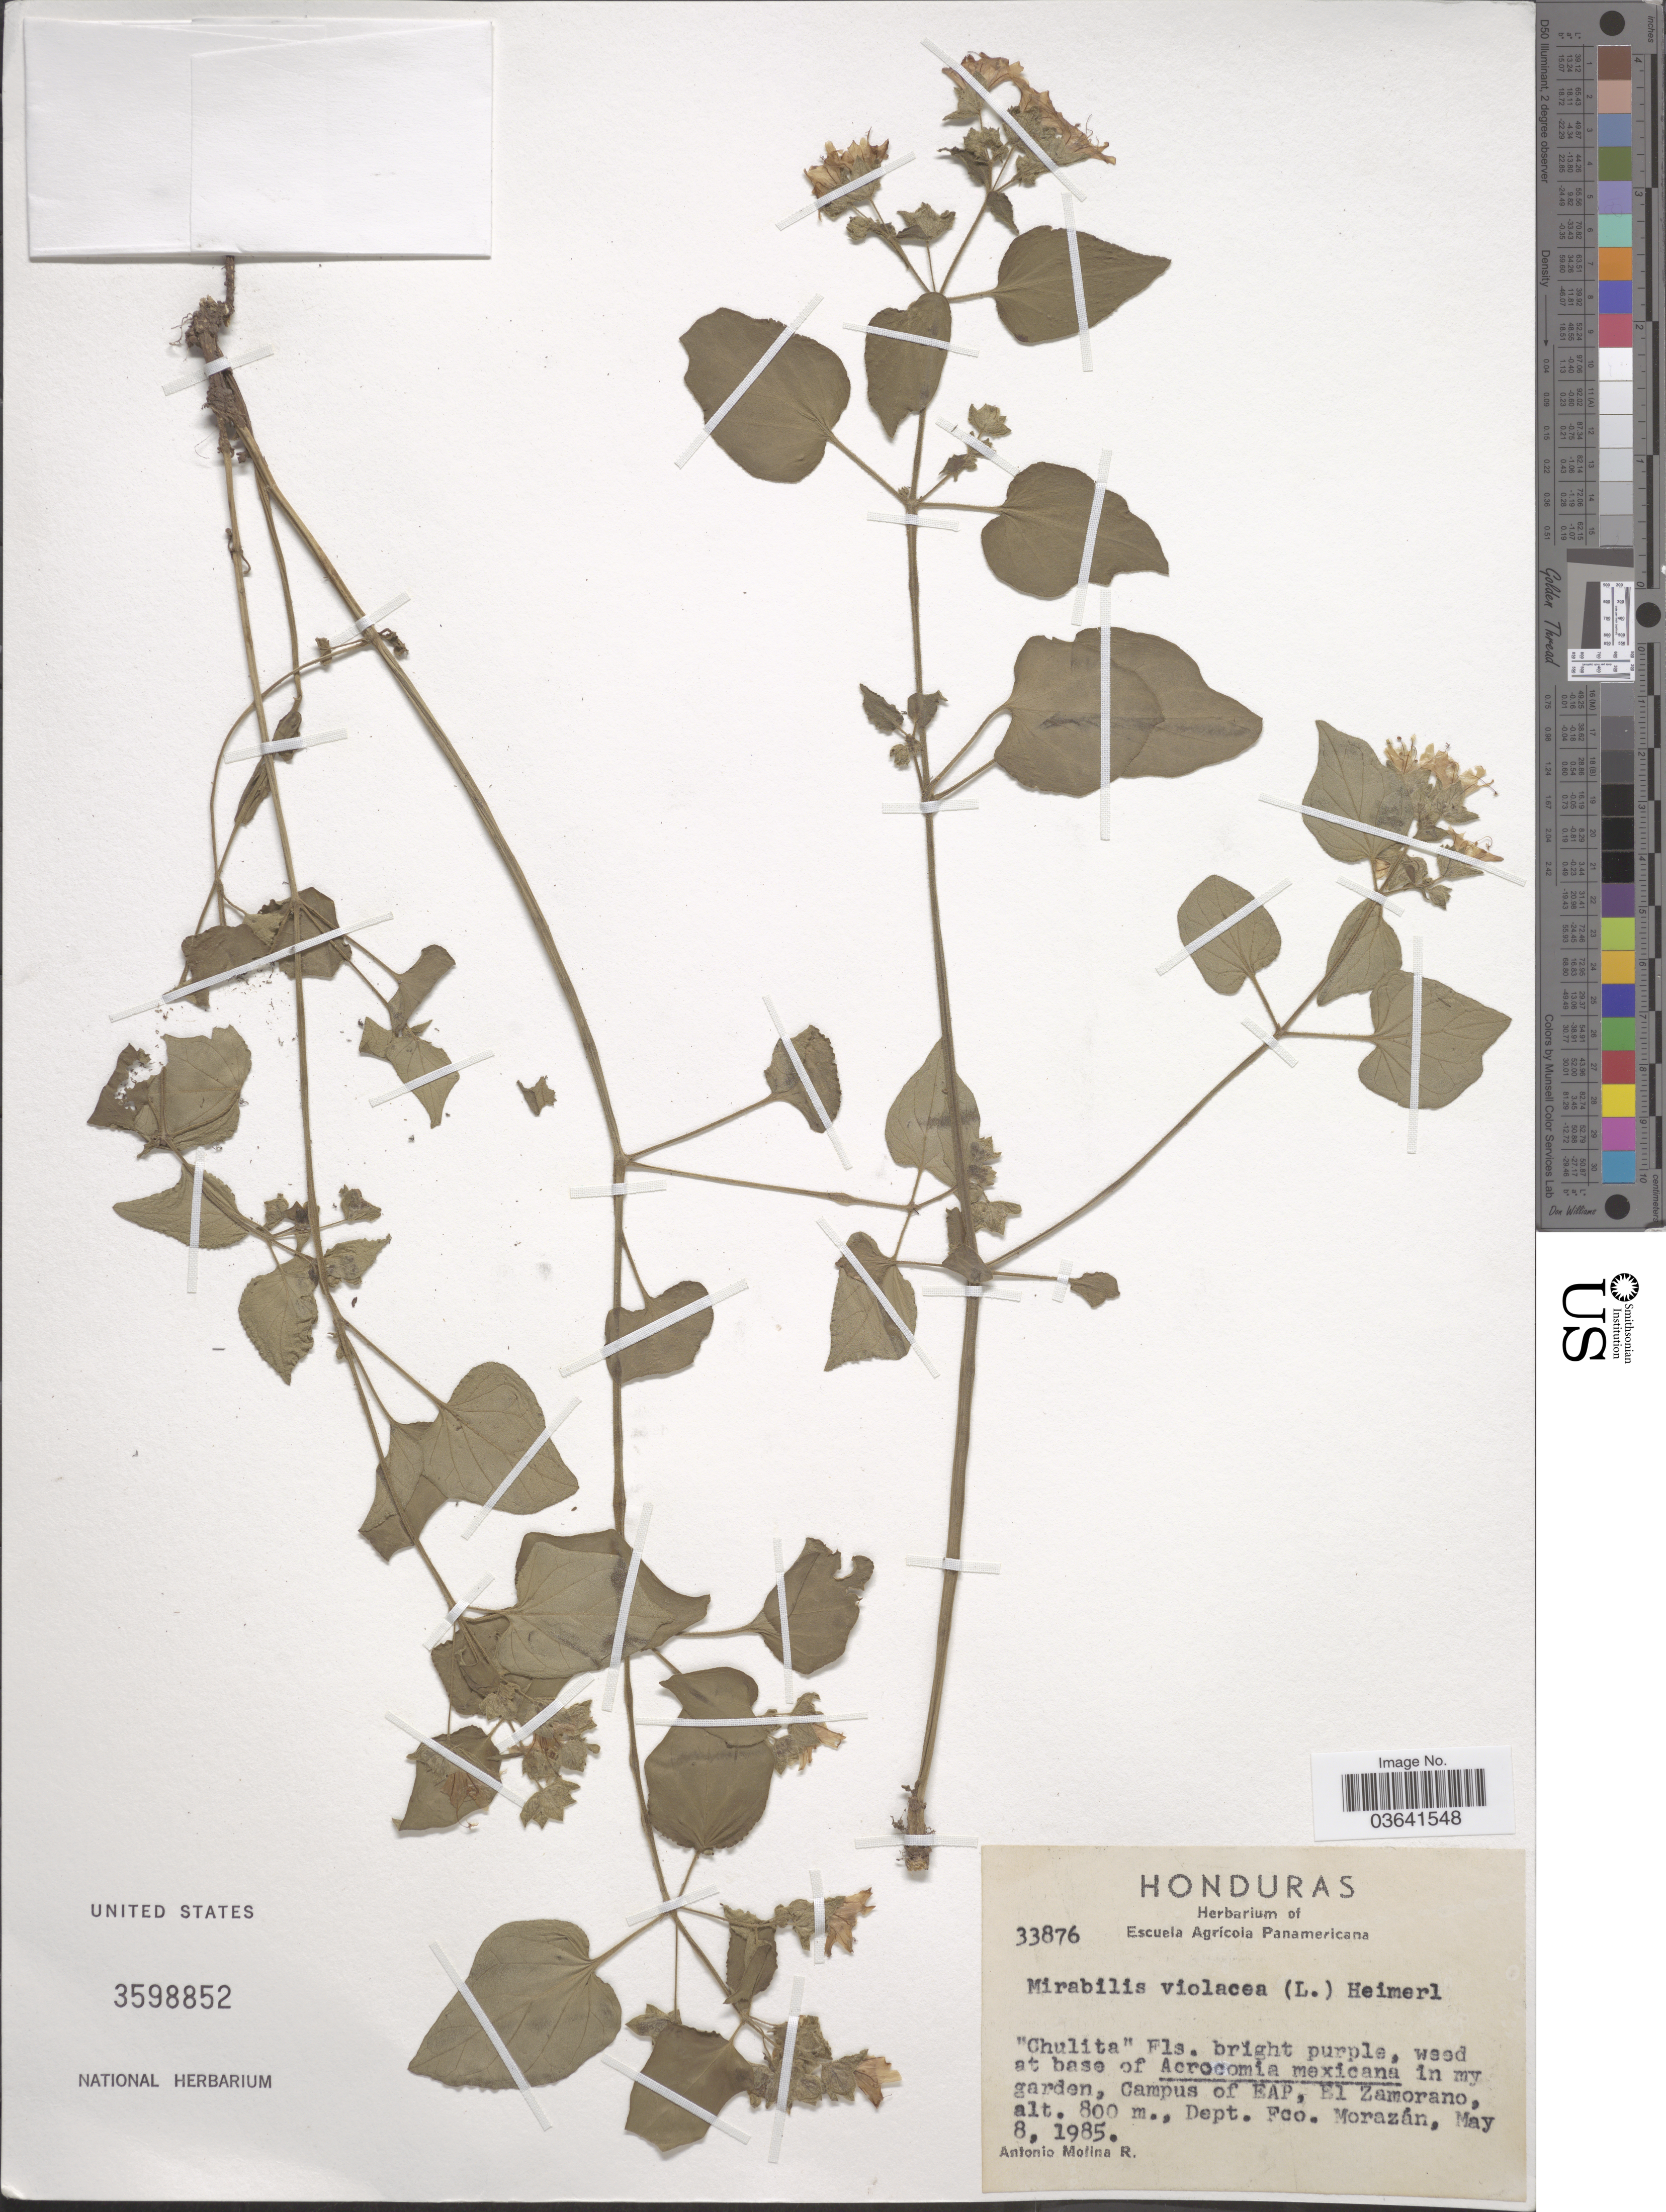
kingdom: Plantae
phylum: Tracheophyta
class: Magnoliopsida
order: Caryophyllales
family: Nyctaginaceae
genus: Mirabilis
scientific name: Mirabilis violacea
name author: (L.) Heimerl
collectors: A. Molina R.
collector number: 33876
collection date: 1985-05-08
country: Honduras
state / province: Fco. Morazán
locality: In my garden, Campus of EAP, El Zamorano. Dept. Fco. Morazán.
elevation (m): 800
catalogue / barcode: US 3598852